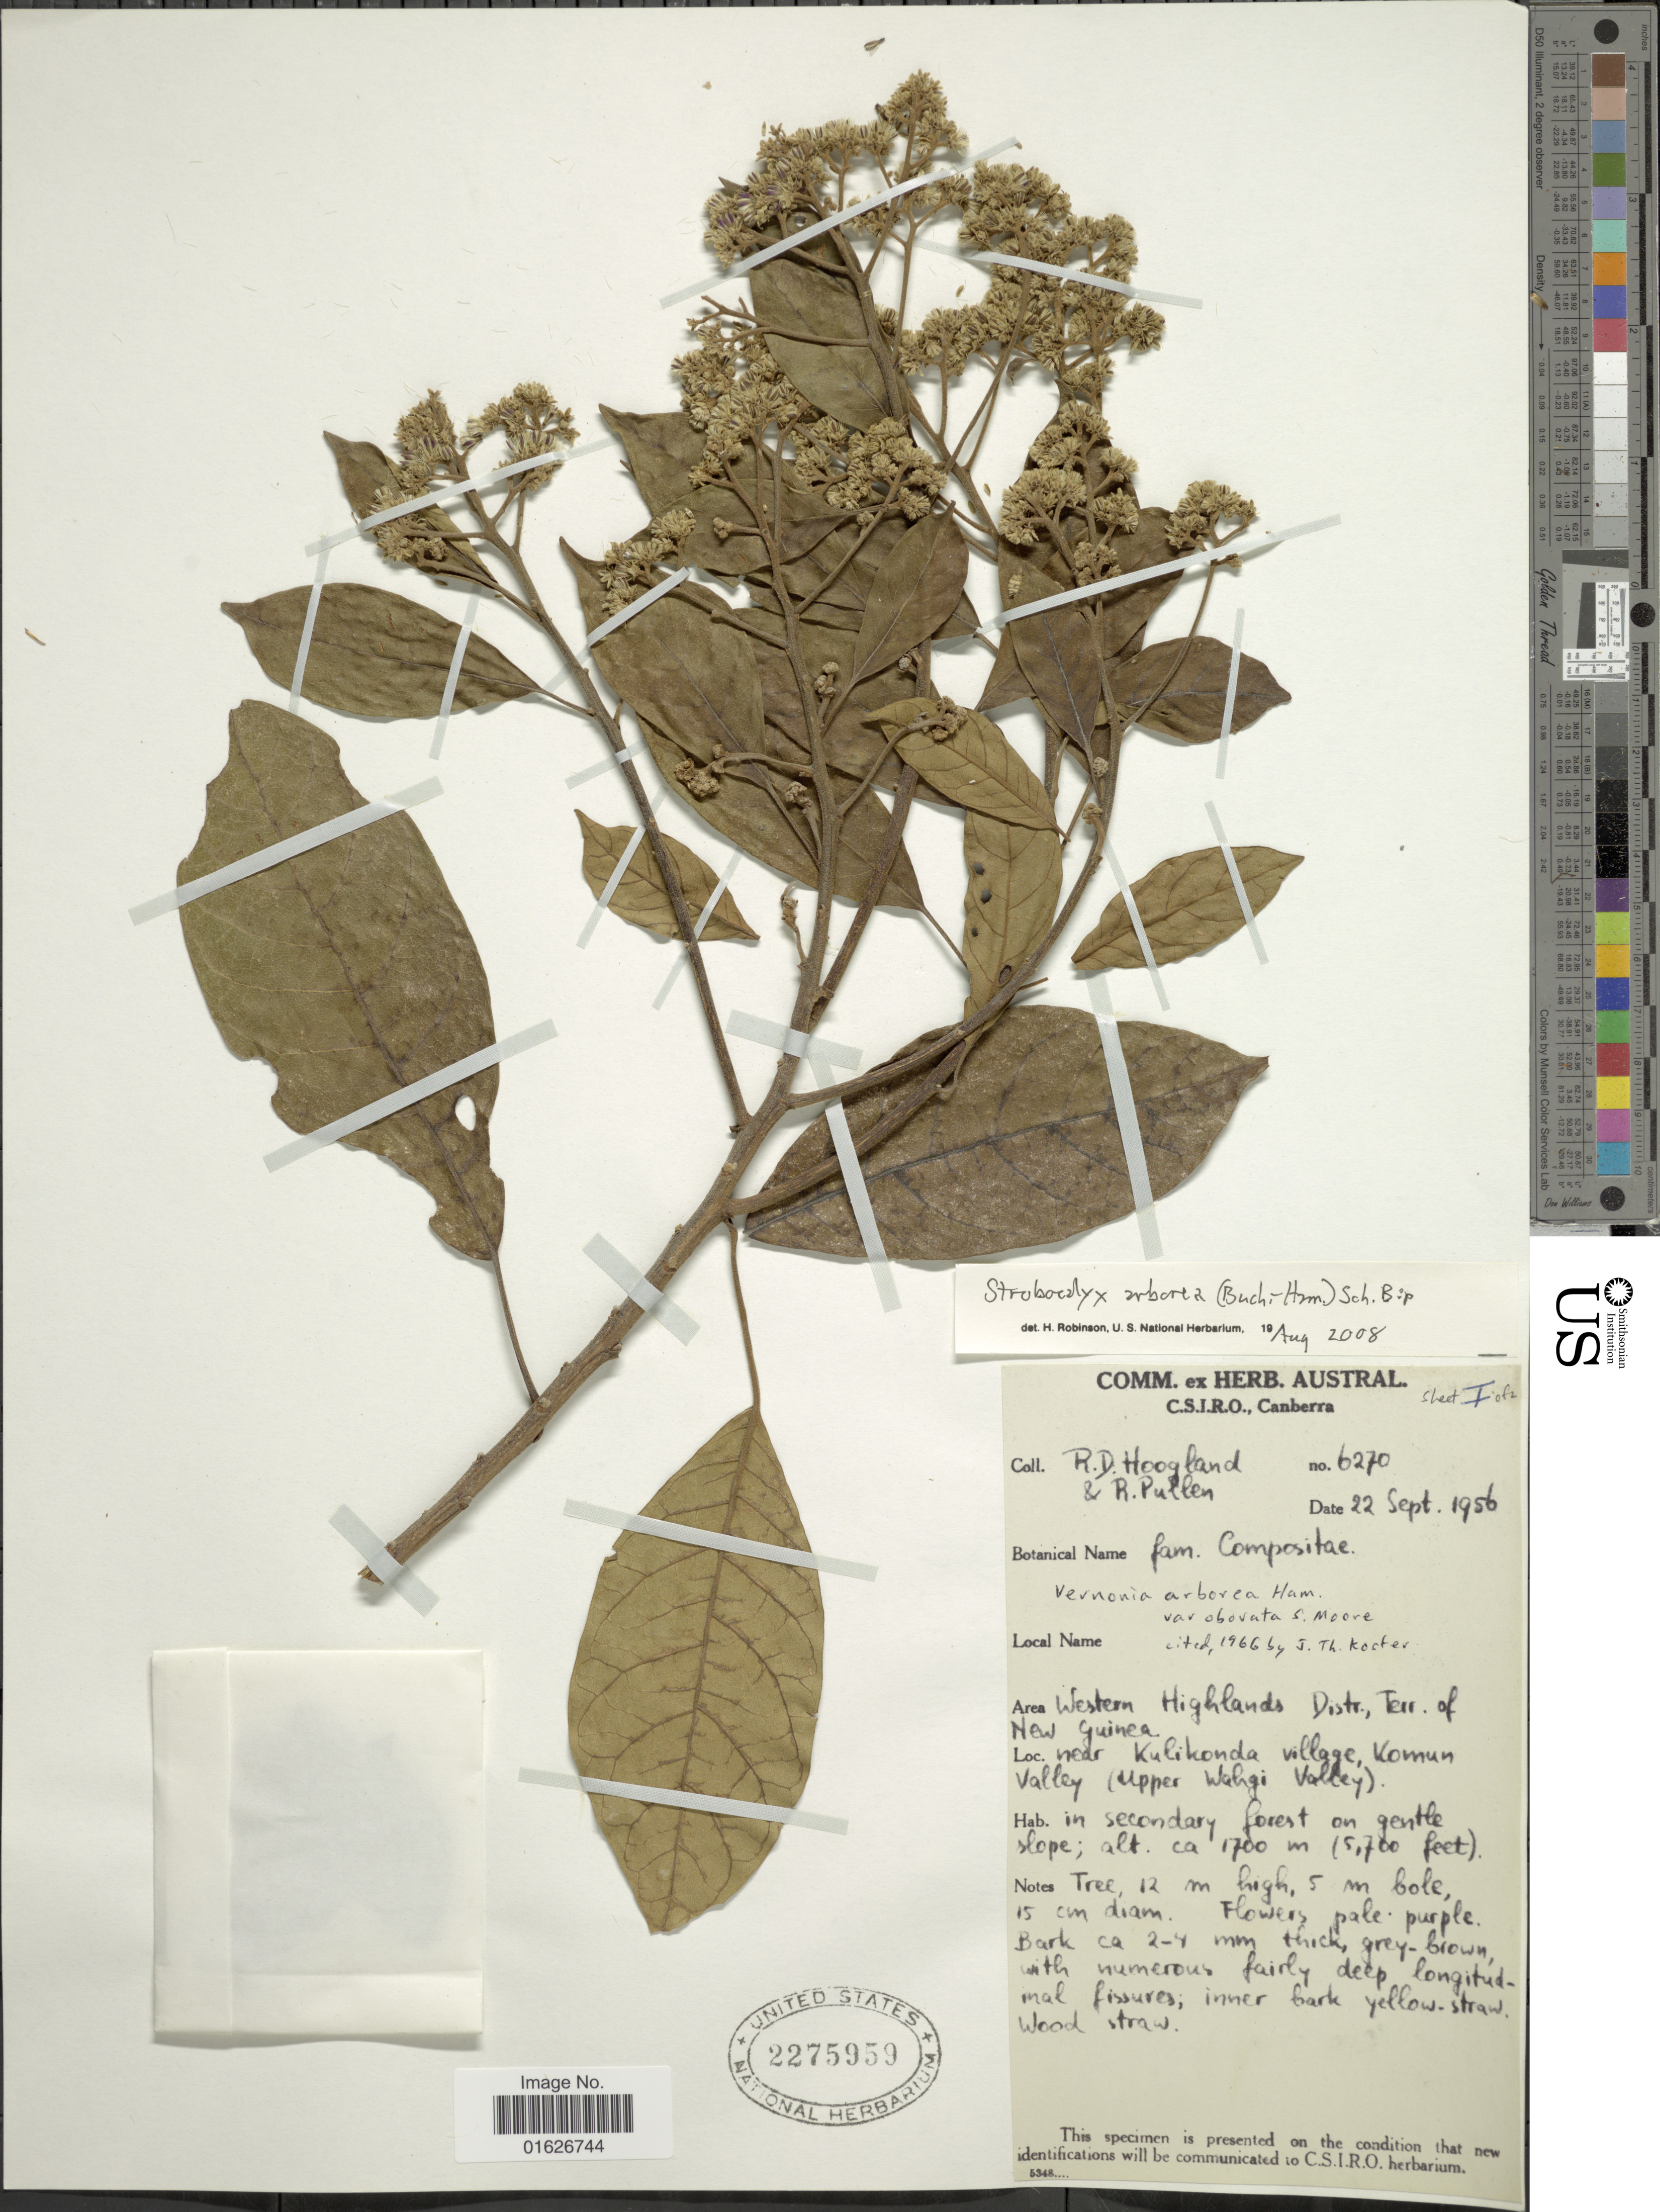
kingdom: Plantae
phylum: Tracheophyta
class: Magnoliopsida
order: Asterales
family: Asteraceae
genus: Strobocalyx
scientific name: Strobocalyx arborea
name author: (Buch.-Ham.) Sch. Bip.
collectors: R. D. Hoogland & R. Pullen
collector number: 6270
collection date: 1956-09-22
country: Papua New Guinea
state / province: Western Highlands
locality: Distr, Terr of New Guinea, near Kulikonda village Komun Valley ( Upper Wahgi Valley )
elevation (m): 1700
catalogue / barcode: US 2275959